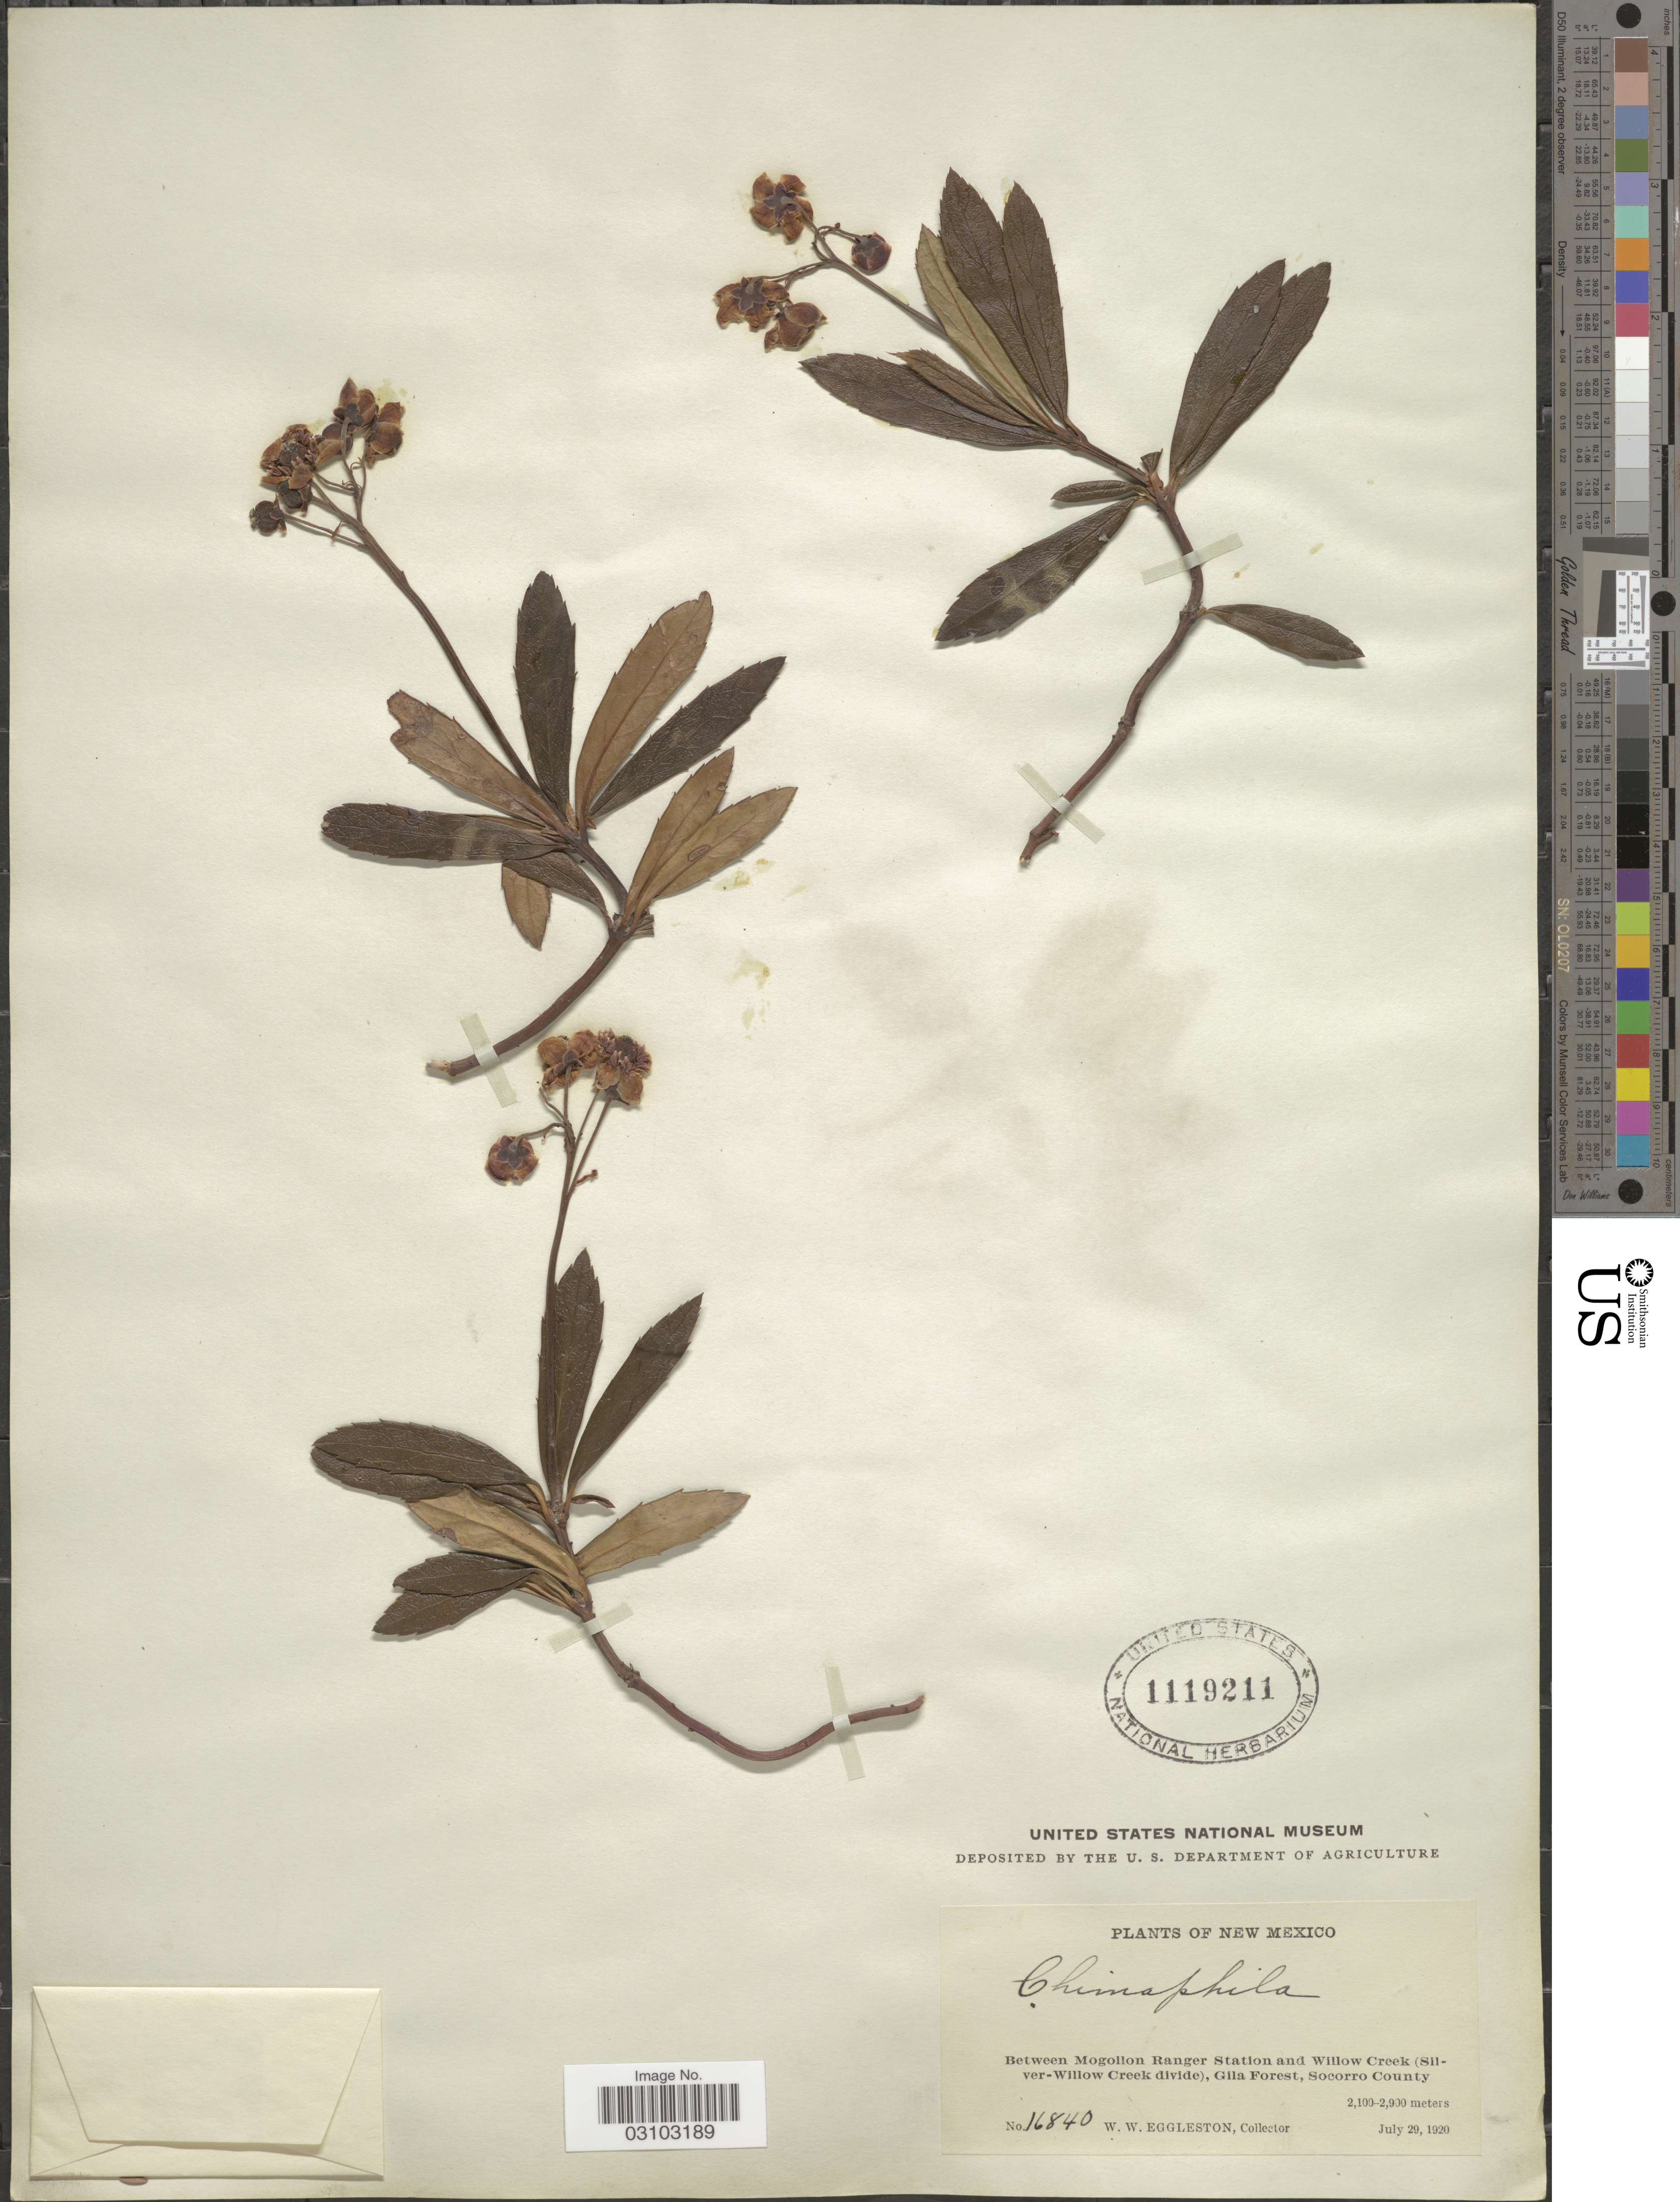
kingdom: Plantae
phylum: Tracheophyta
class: Magnoliopsida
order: Ericales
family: Ericaceae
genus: Chimaphila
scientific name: Chimaphila sp.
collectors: W. W. Eggleston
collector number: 16840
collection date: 1920-07-29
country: United States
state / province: New Mexico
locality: Between Mogollon Ranger Station and Willow Creek (Silver-Willow Creek divide), Gila Forest, Socorro County.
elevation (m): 2100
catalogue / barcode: US 1119211